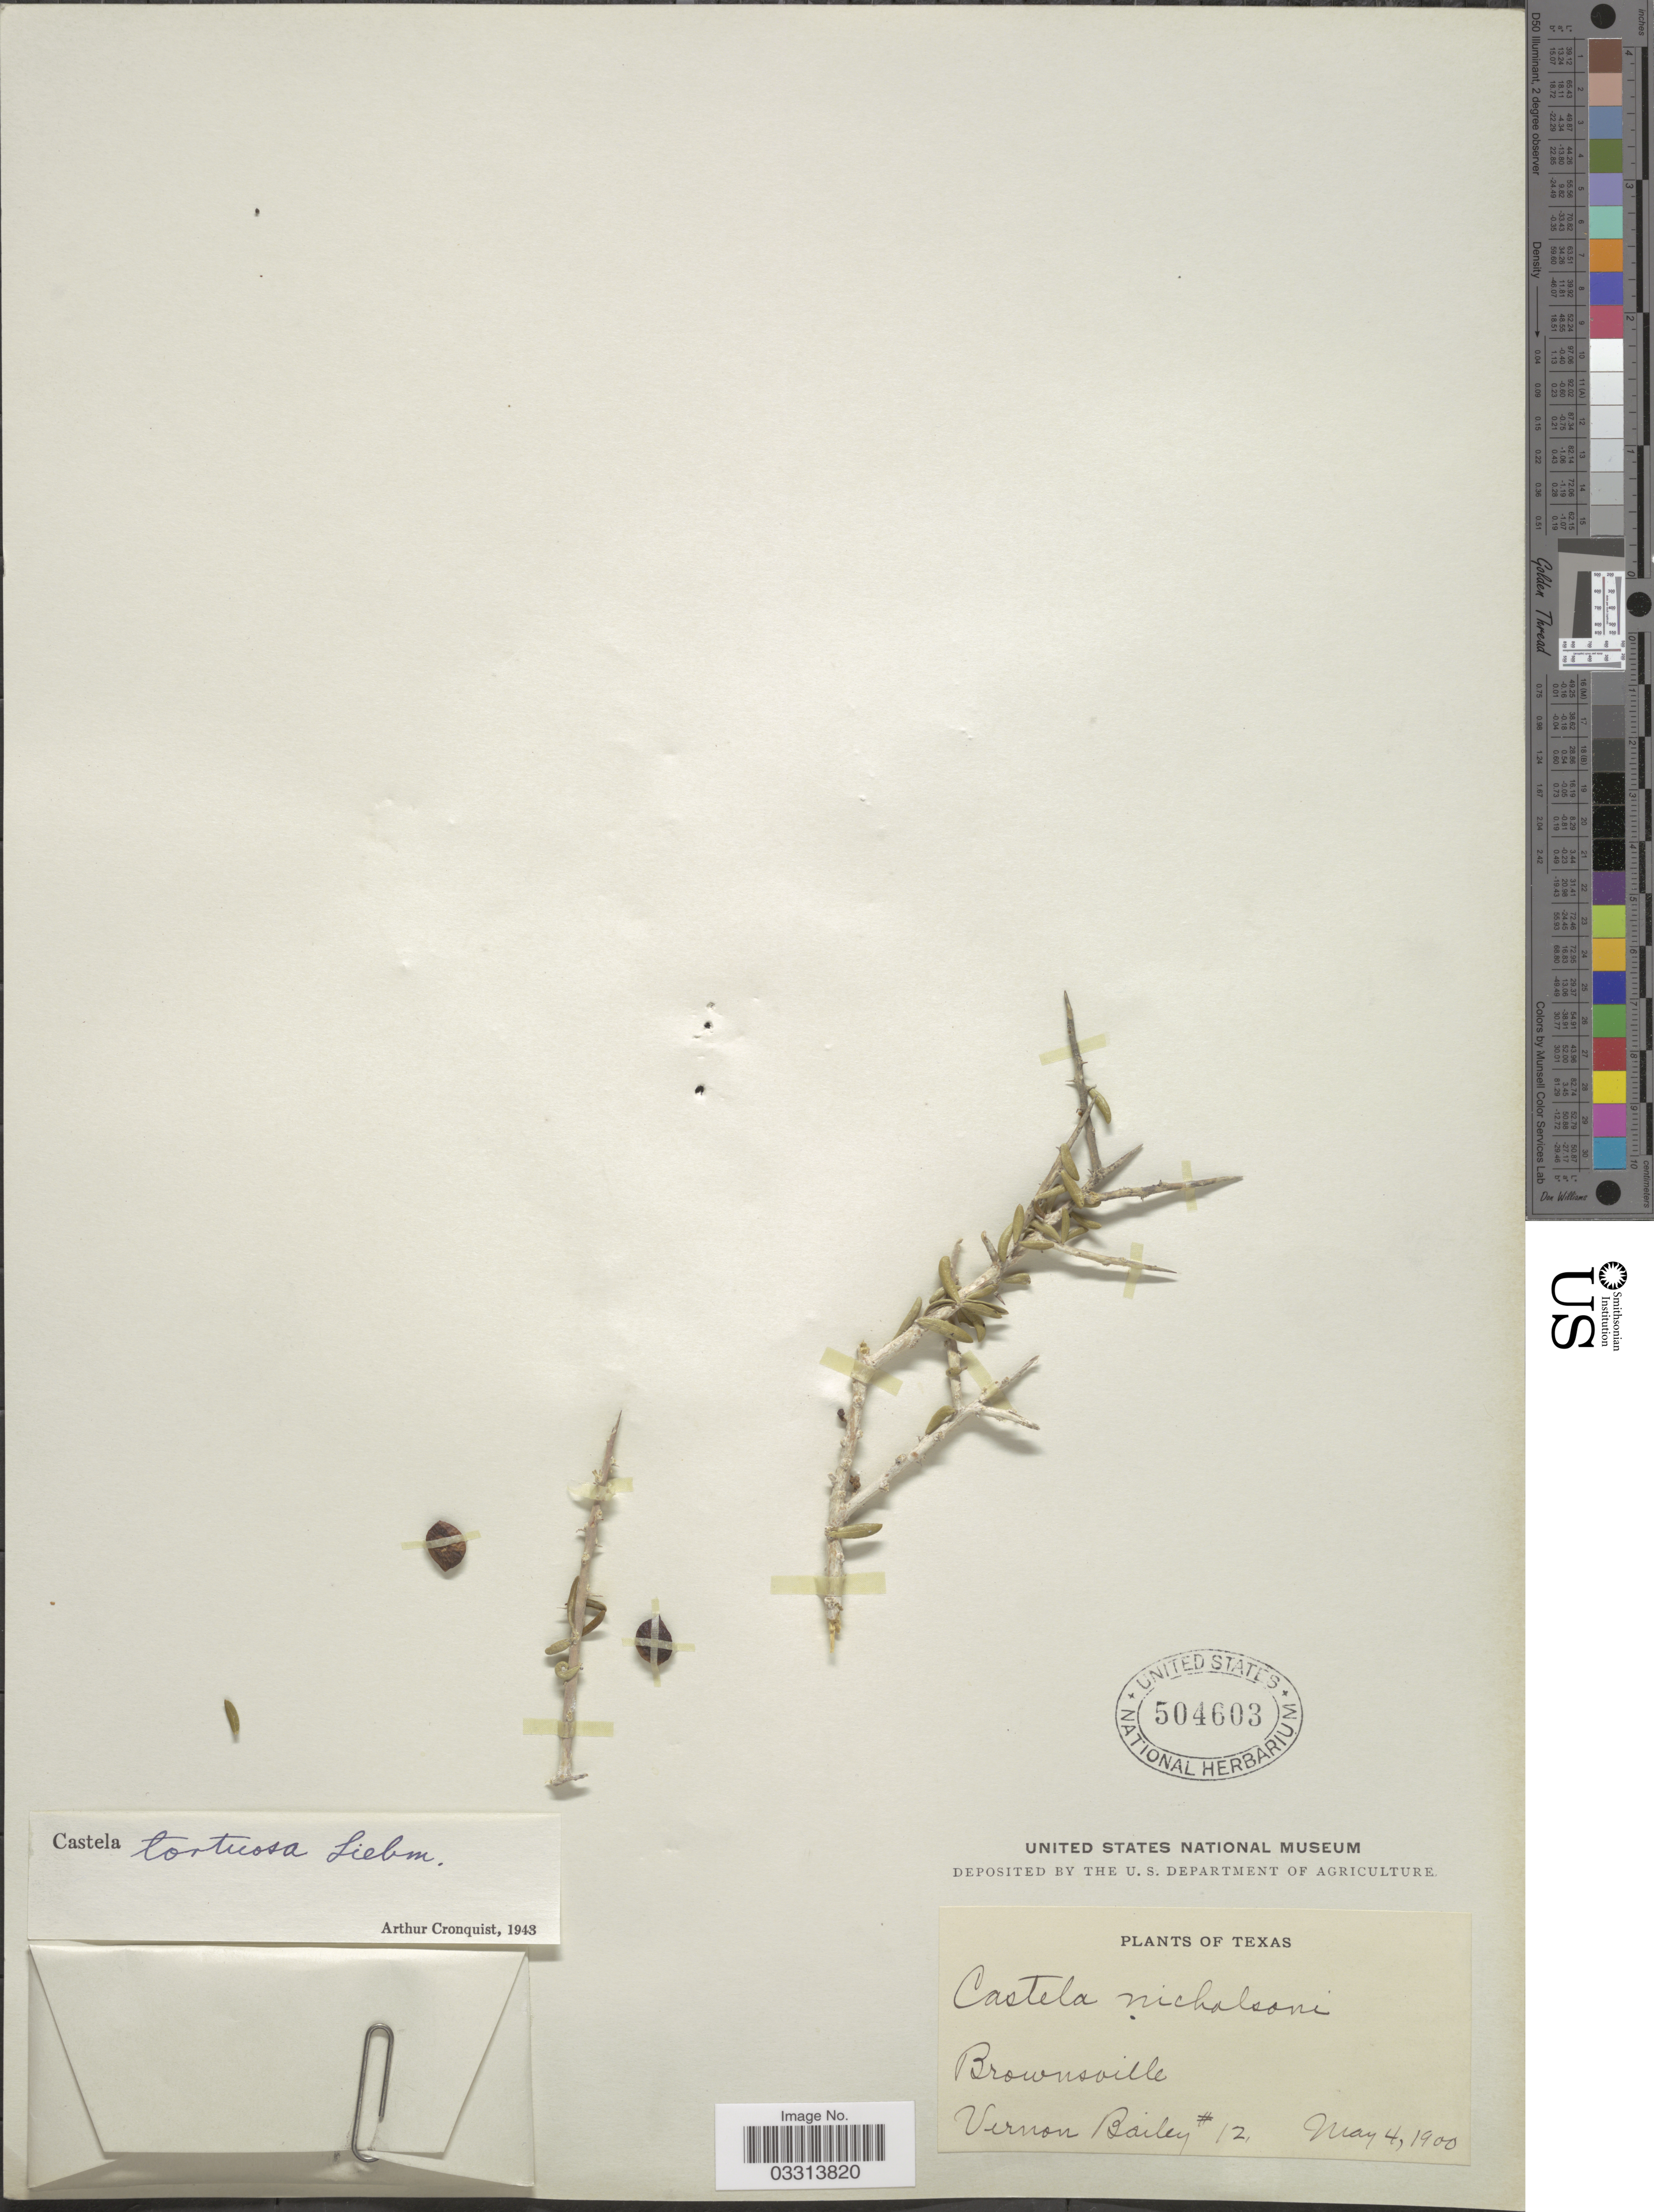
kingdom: Plantae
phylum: Tracheophyta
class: Magnoliopsida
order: Sapindales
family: Simaroubaceae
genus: Castela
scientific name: Castela tortuosa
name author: Liebm.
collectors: V. O. Bailey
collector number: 12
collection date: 1900-05-04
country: United States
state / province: Texas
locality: Brownsville.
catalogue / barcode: US 504603